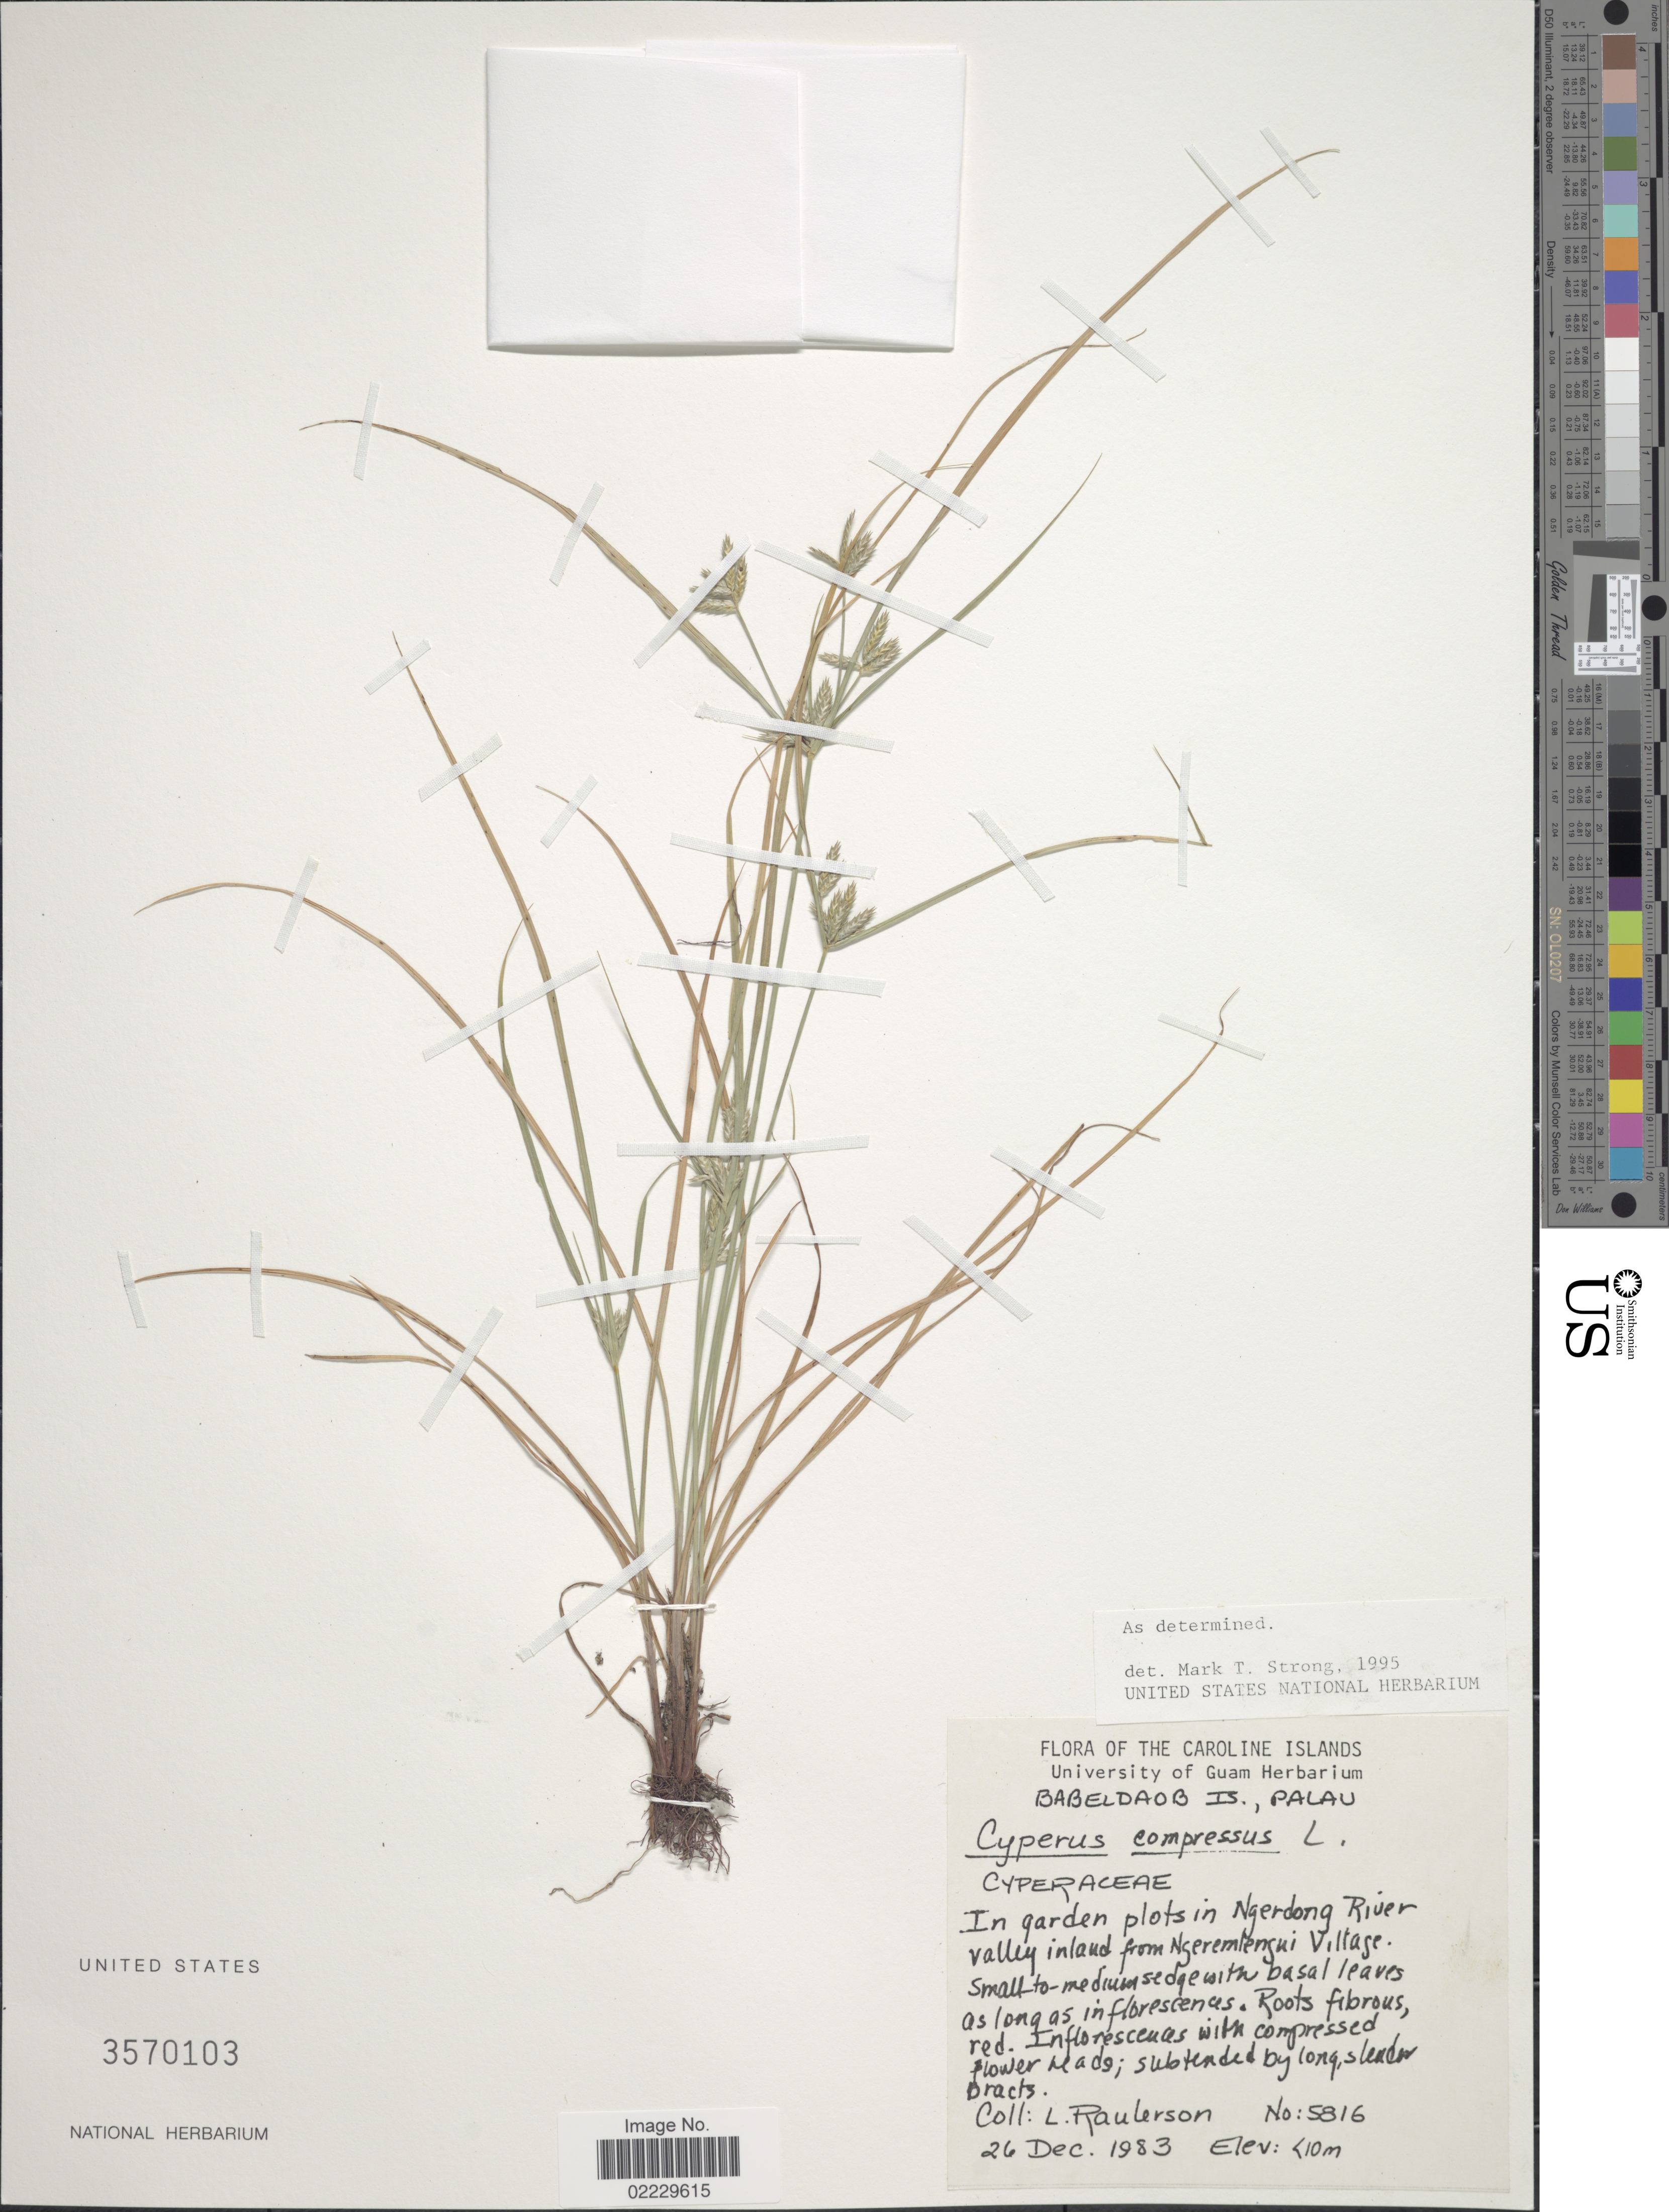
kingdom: Plantae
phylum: Tracheophyta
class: Liliopsida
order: Poales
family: Cyperaceae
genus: Cyperus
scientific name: Cyperus compressus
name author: L.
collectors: L. Raulerson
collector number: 5816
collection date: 1983-12-26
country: Palau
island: Babeldaob [Babelthuap]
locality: The Caroline Islands, Babeldaob Is., Palau, in garden plots in Ngerdong River valley in land from Ngeremtengui Village [interpreted]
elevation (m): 10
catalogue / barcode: US 3570103